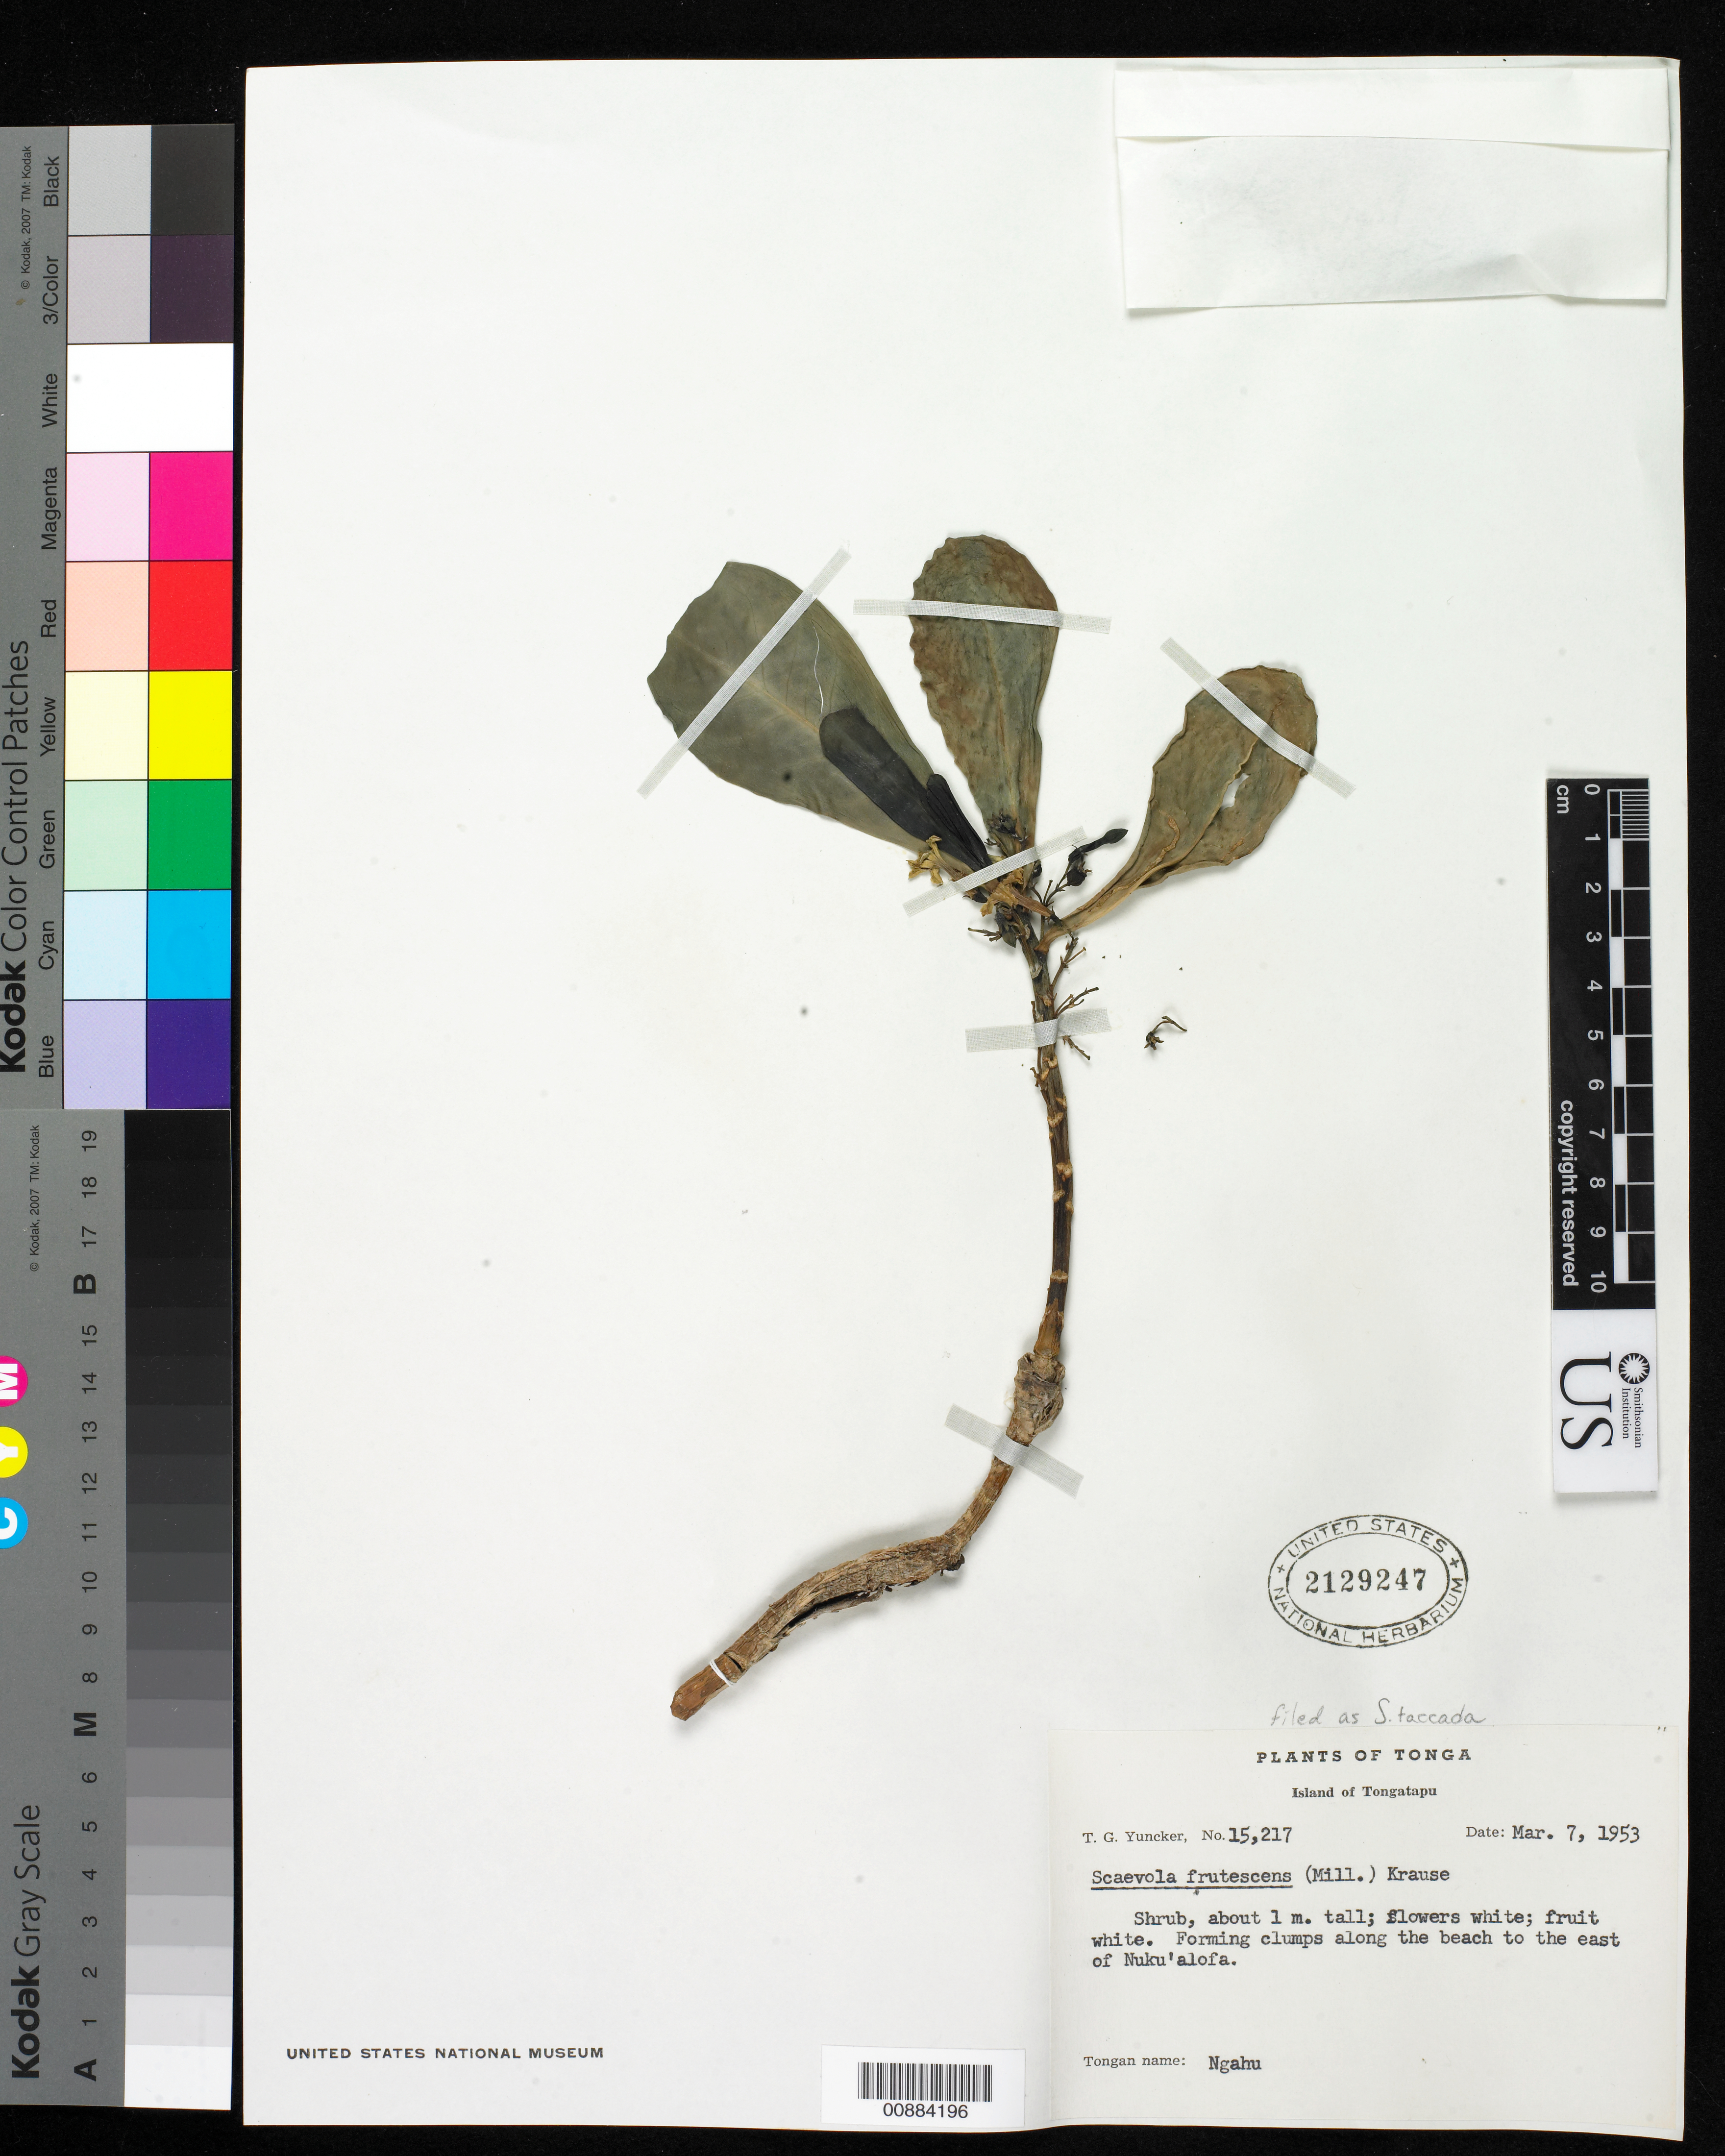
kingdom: Plantae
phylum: Tracheophyta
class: Magnoliopsida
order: Asterales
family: Goodeniaceae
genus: Scaevola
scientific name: Scaevola taccada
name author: (Gaertn.) Roxb.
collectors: T. G. Yuncker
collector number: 15211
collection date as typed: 07 Mar 1953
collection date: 1953-03-07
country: Tonga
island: Tongatapu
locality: beach E of Naku'alofa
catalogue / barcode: US 2129247